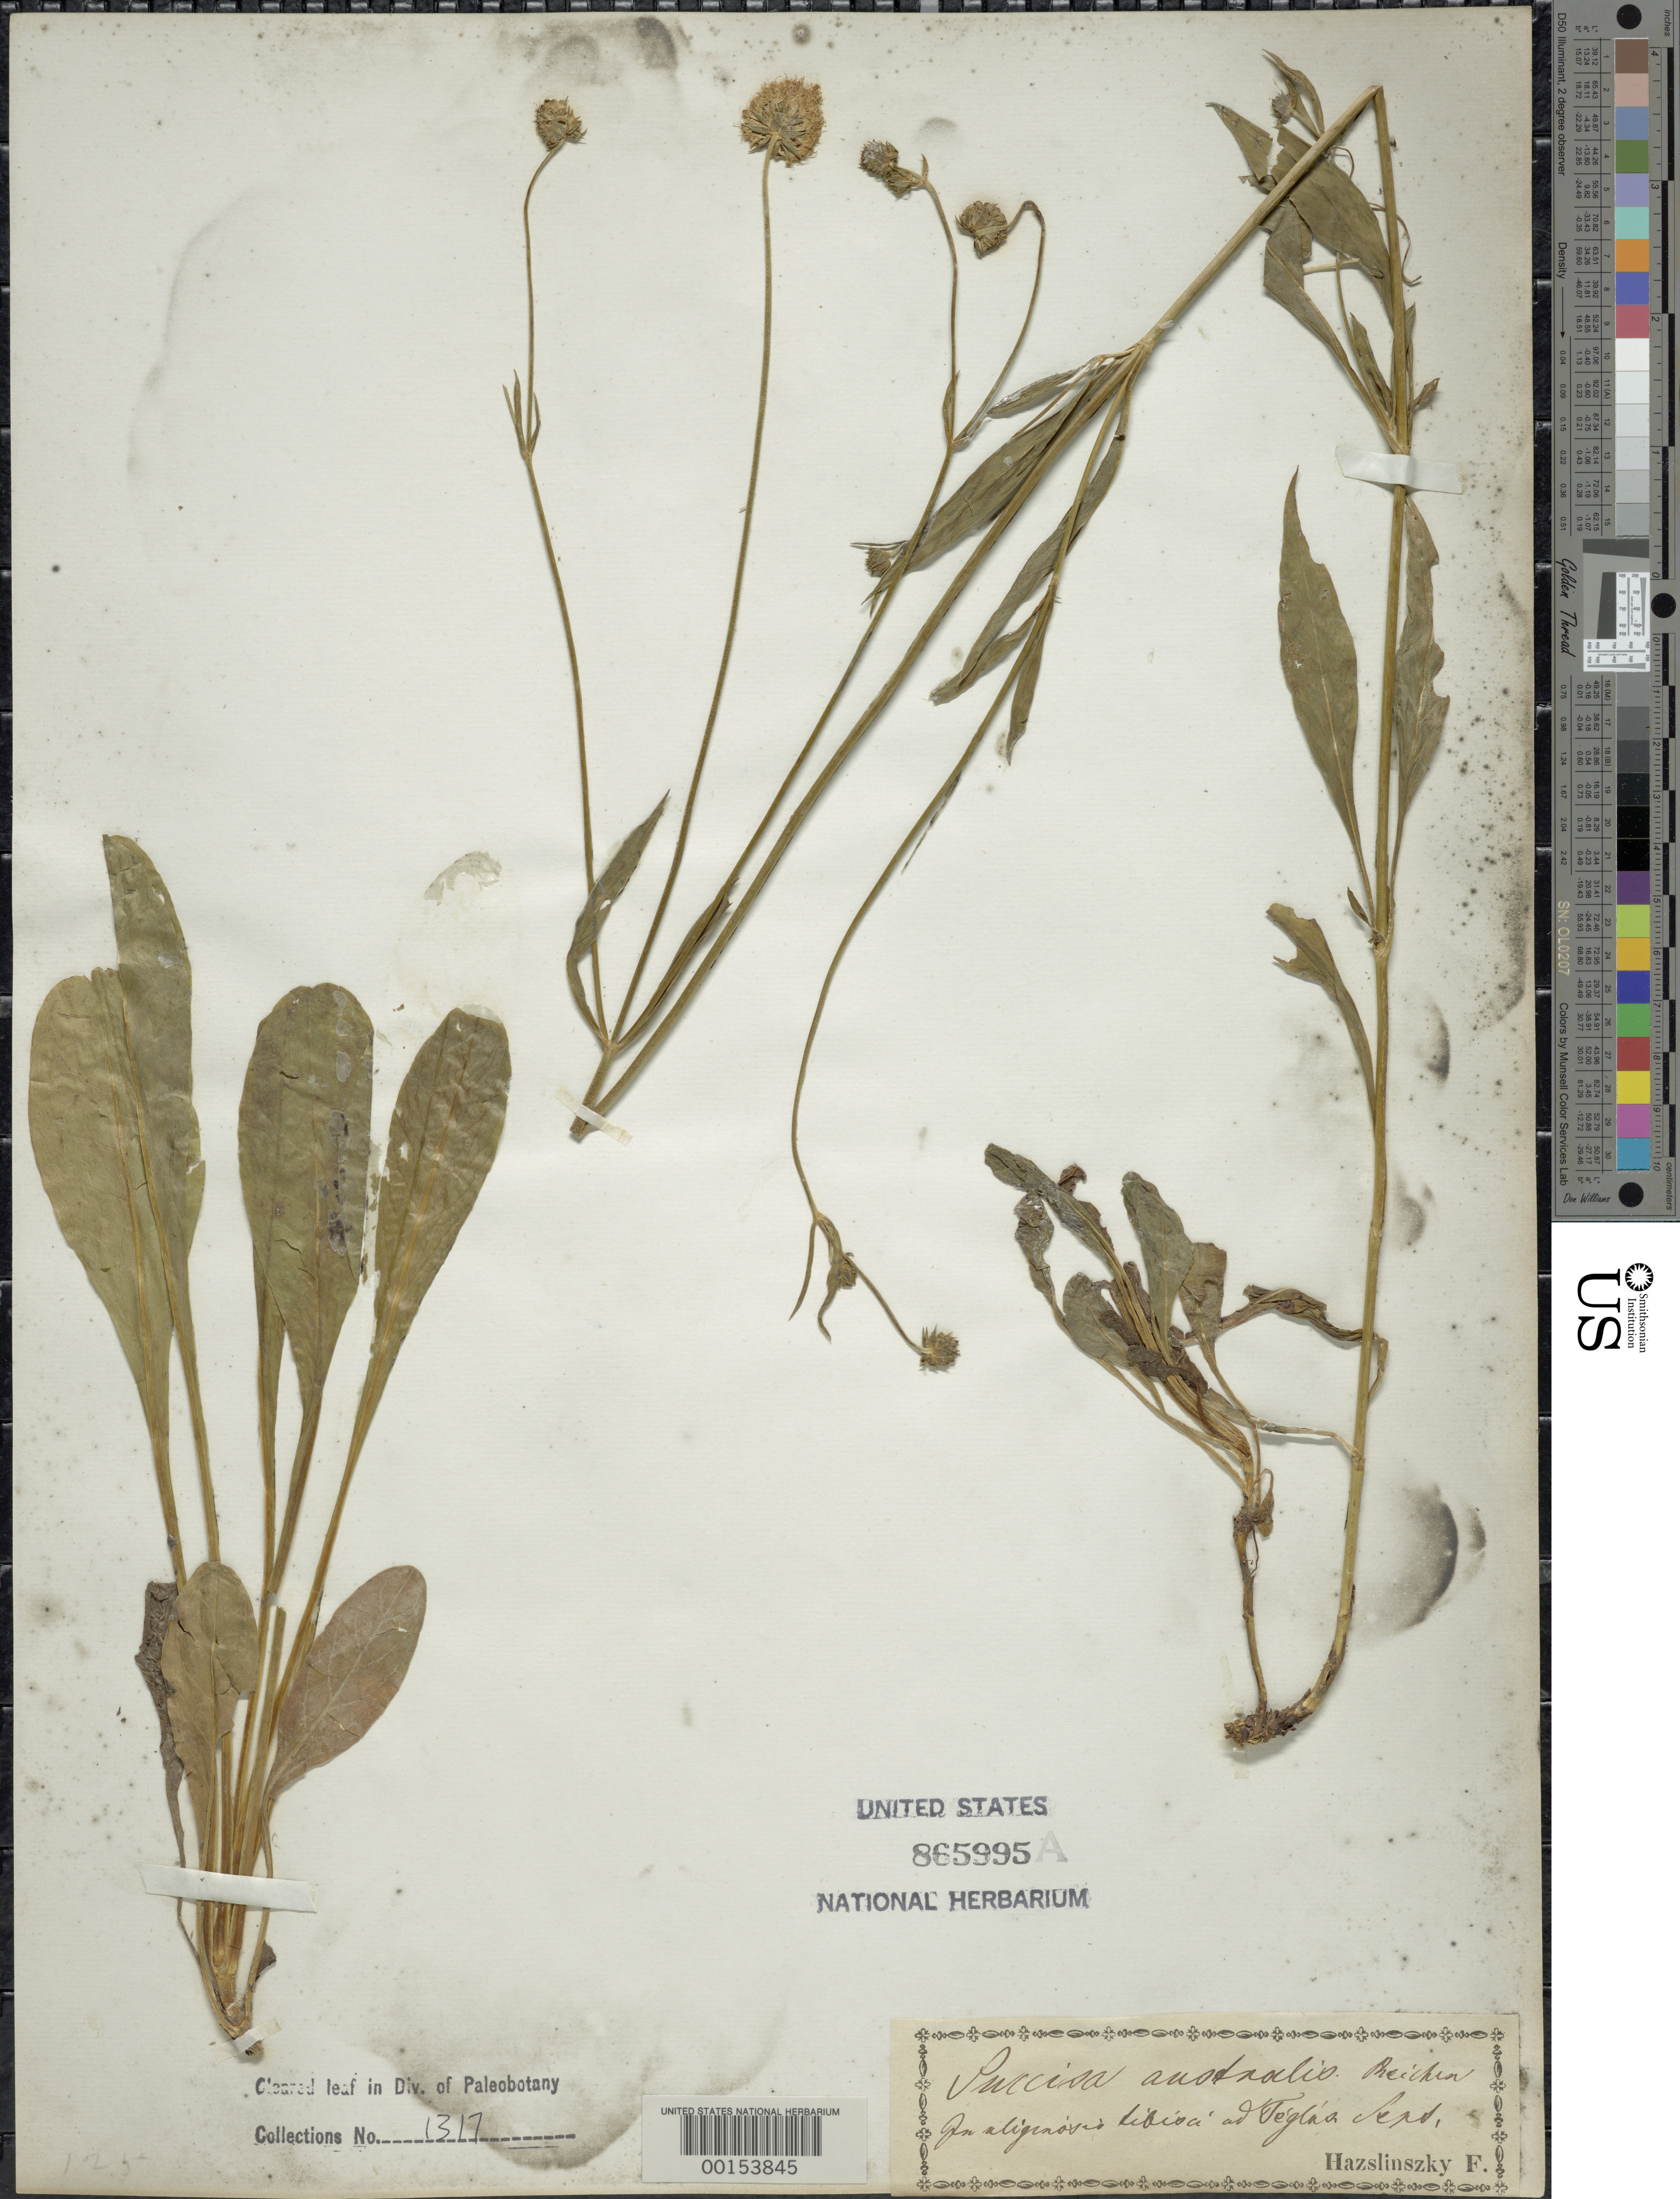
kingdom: Plantae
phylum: Tracheophyta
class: Magnoliopsida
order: Dipsacales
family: Caprifoliaceae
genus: Succisa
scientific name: Succisa australis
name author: Rchb.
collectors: F. Hazslinszky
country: Hungary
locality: Libisa ad Teglas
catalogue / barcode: US 865995A